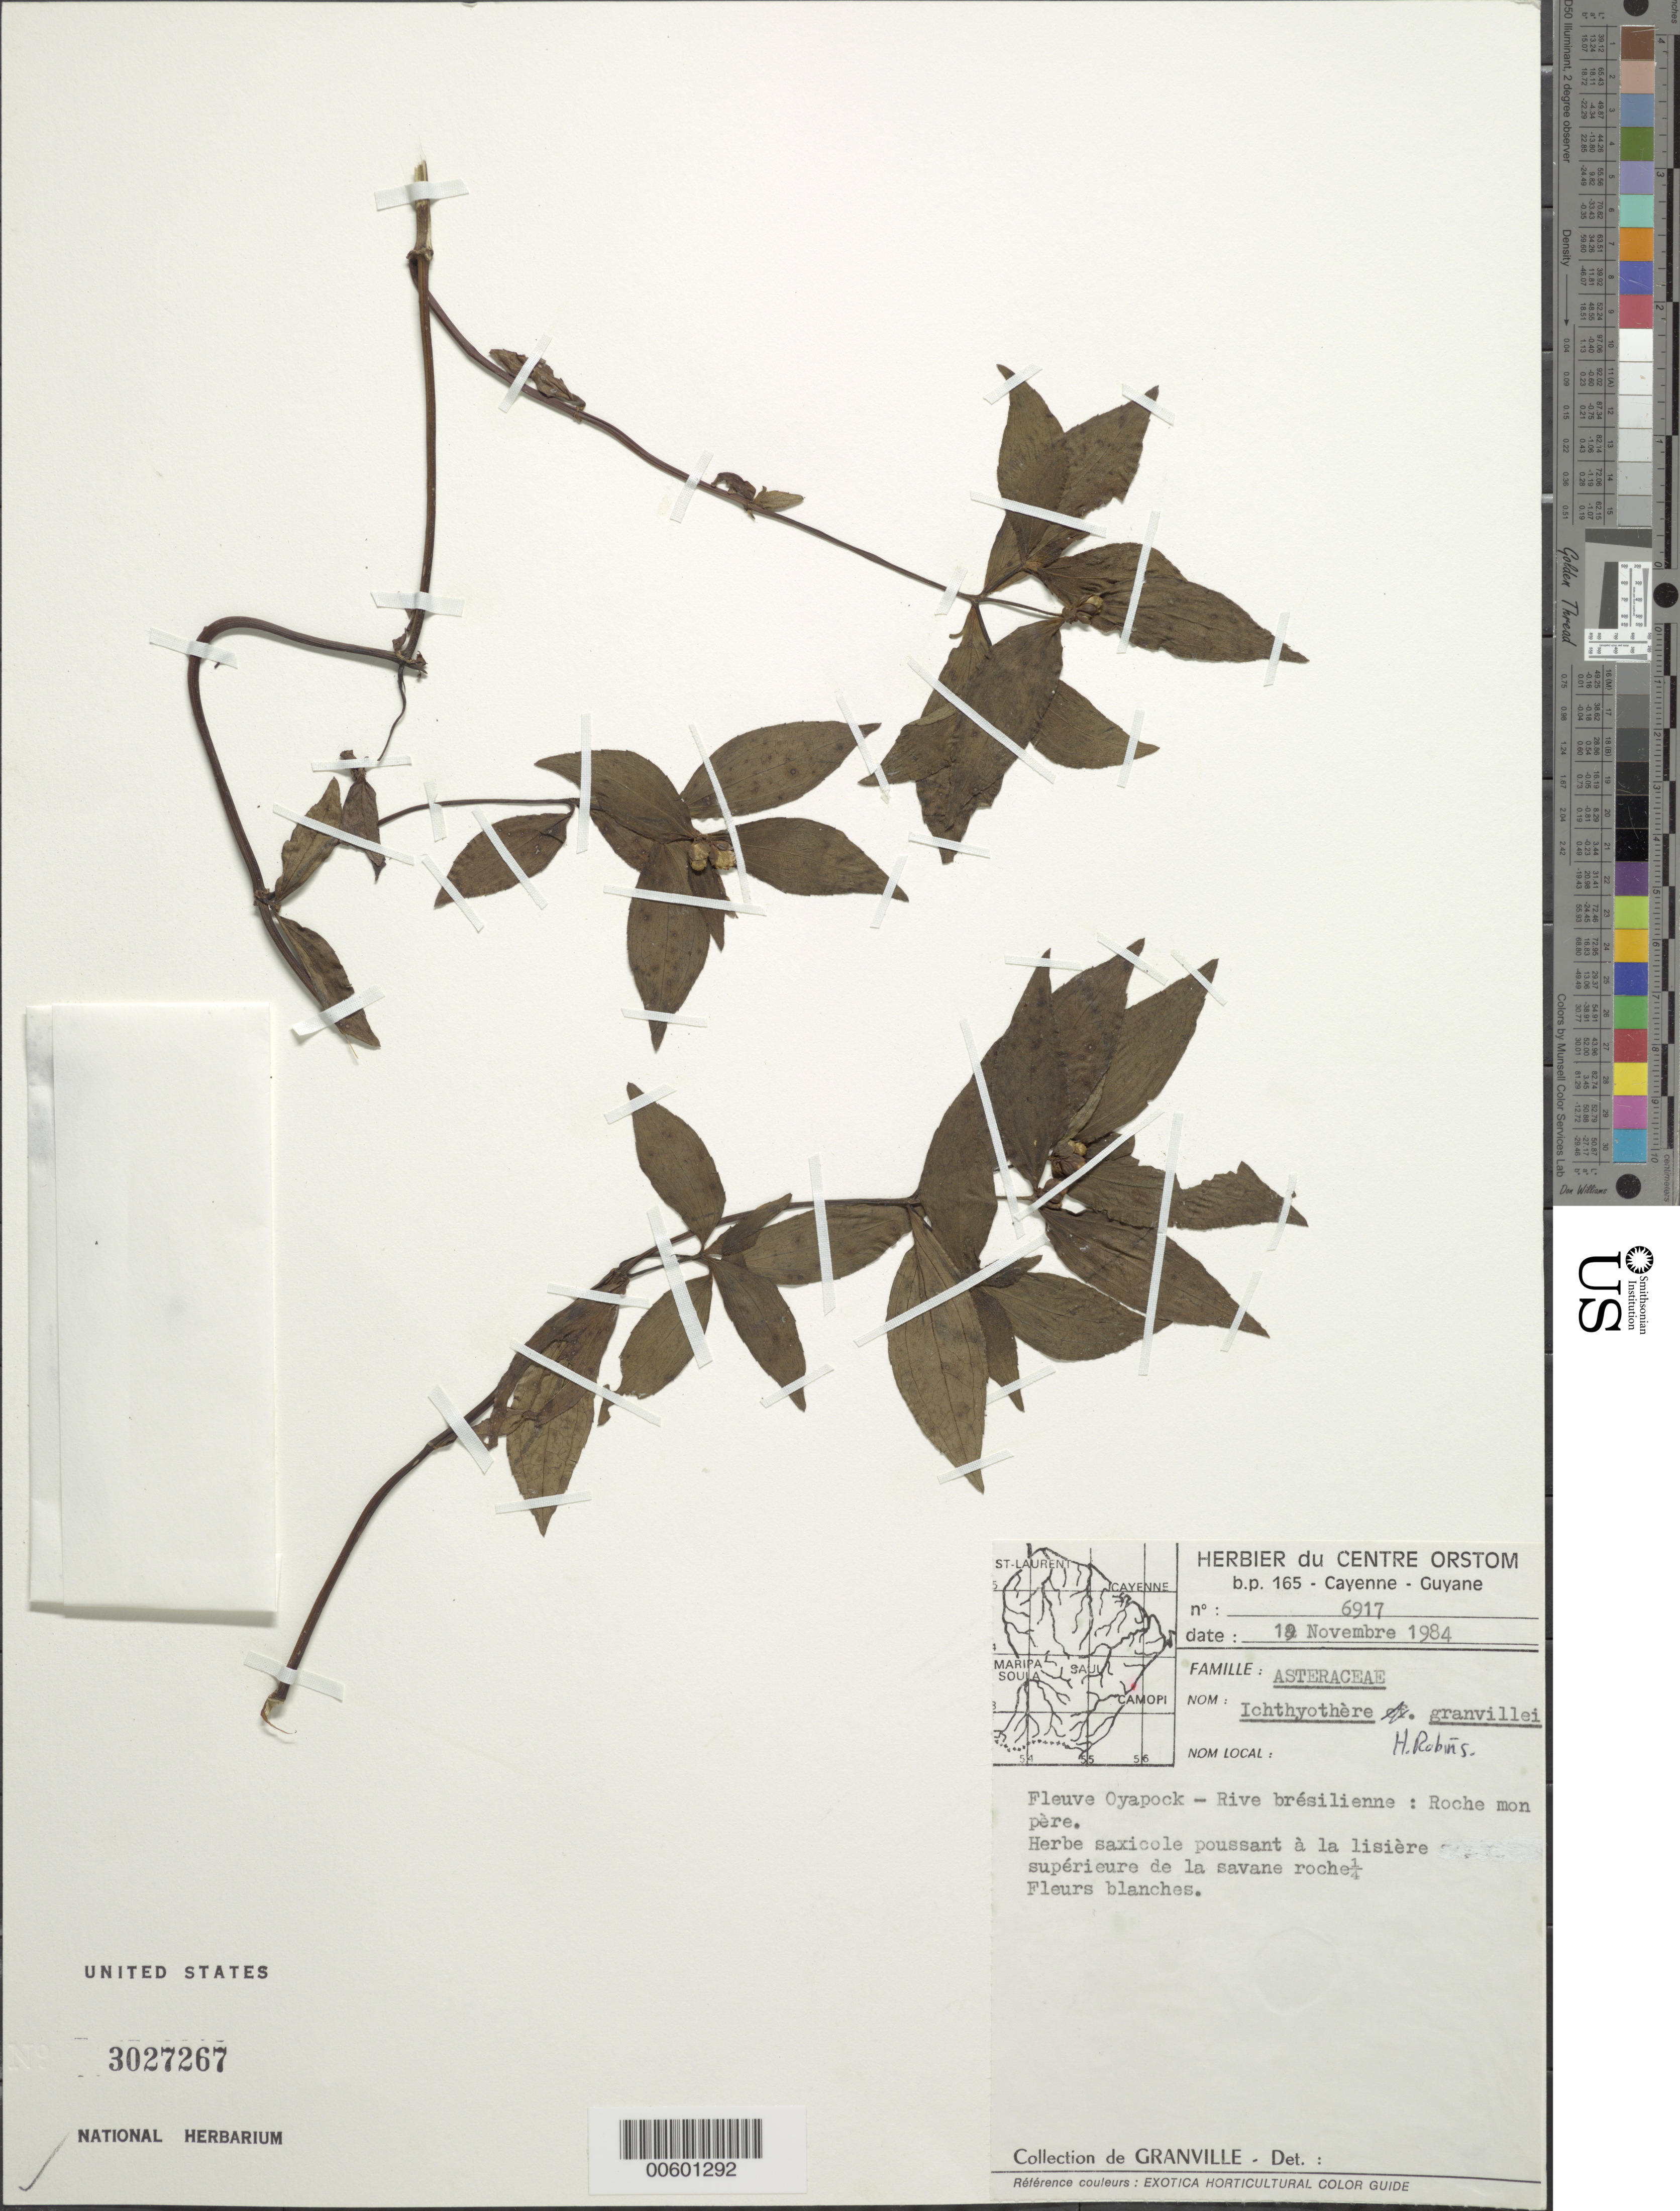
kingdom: Plantae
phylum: Tracheophyta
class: Magnoliopsida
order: Asterales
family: Asteraceae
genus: Ichthyothere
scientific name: Ichthyothere granvillei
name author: H. Rob.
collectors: J.-J. de Granville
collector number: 6917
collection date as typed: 19-Nov-84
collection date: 1984-11-19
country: French Guiana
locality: Fleuve Oyapock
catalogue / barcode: US 3027267